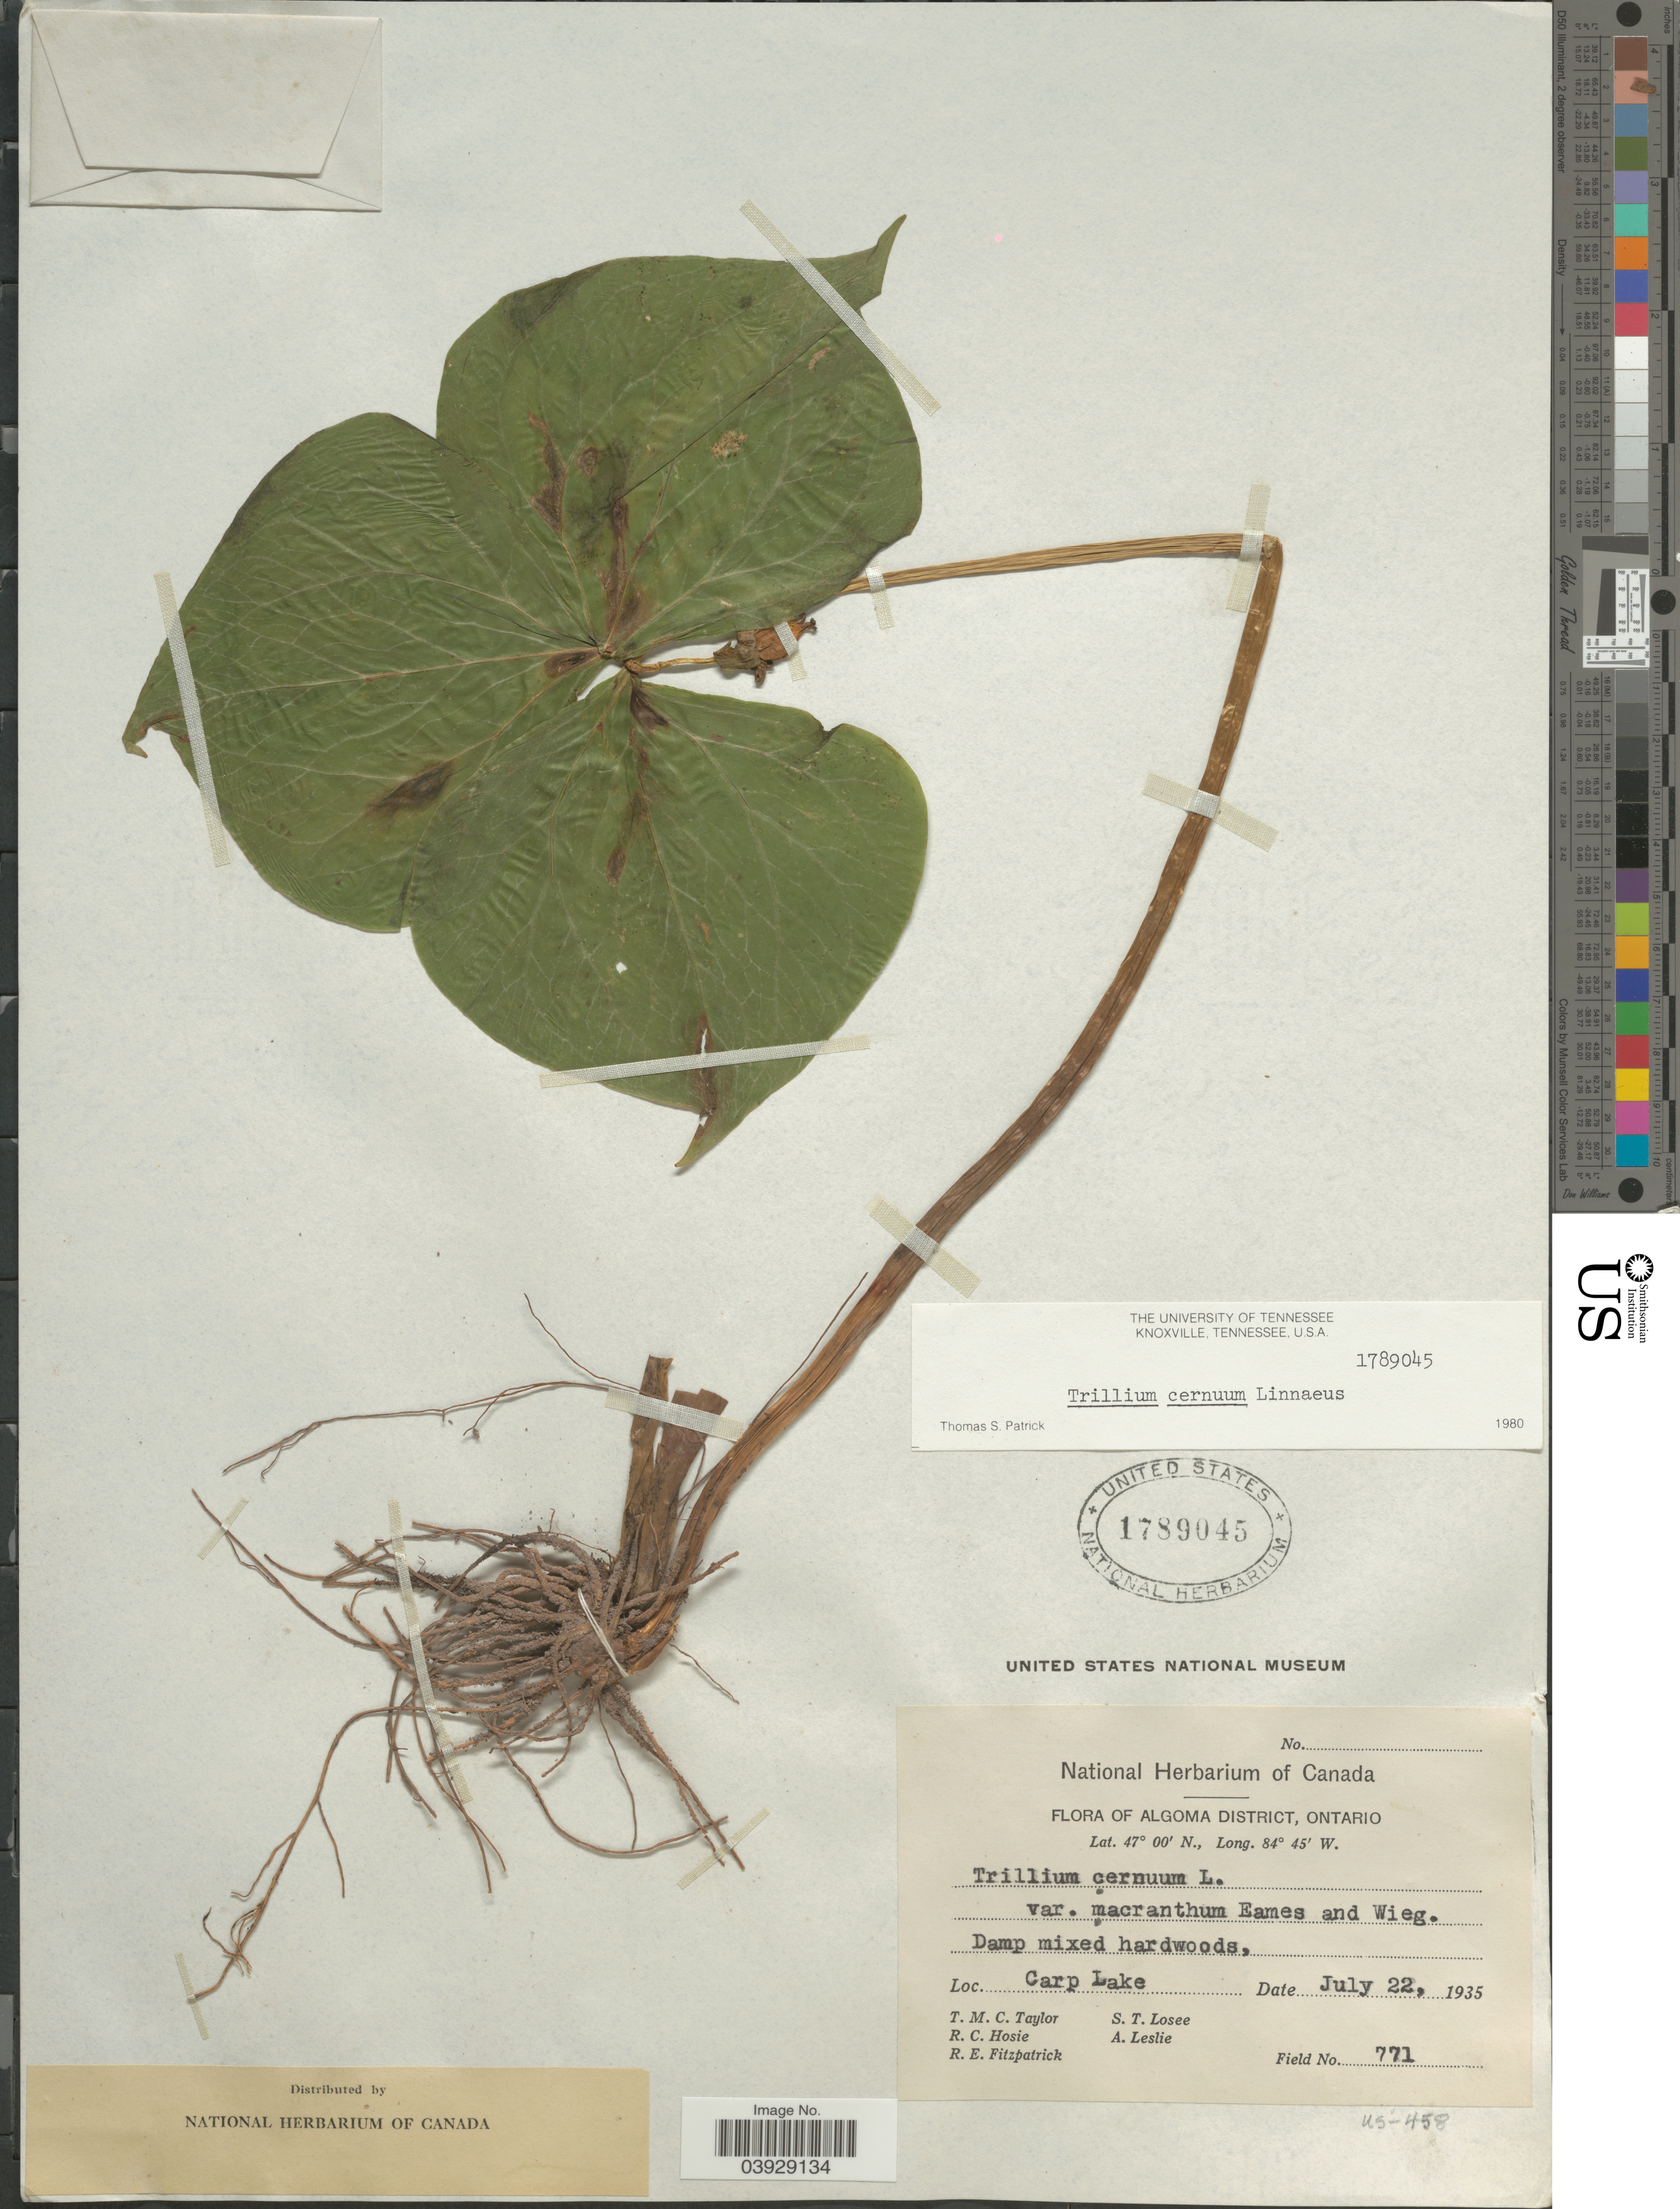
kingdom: Plantae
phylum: Tracheophyta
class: Liliopsida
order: Liliales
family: Melanthiaceae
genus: Trillium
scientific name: Trillium cernuum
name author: L.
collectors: T. M. C. Taylor, R. Hosie, R. Fitzpatrick, S. Losee & A. Leslie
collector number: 771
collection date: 1935-07-22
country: Canada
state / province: Ontario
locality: Algoma District. Carp Lake.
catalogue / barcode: US 1789045